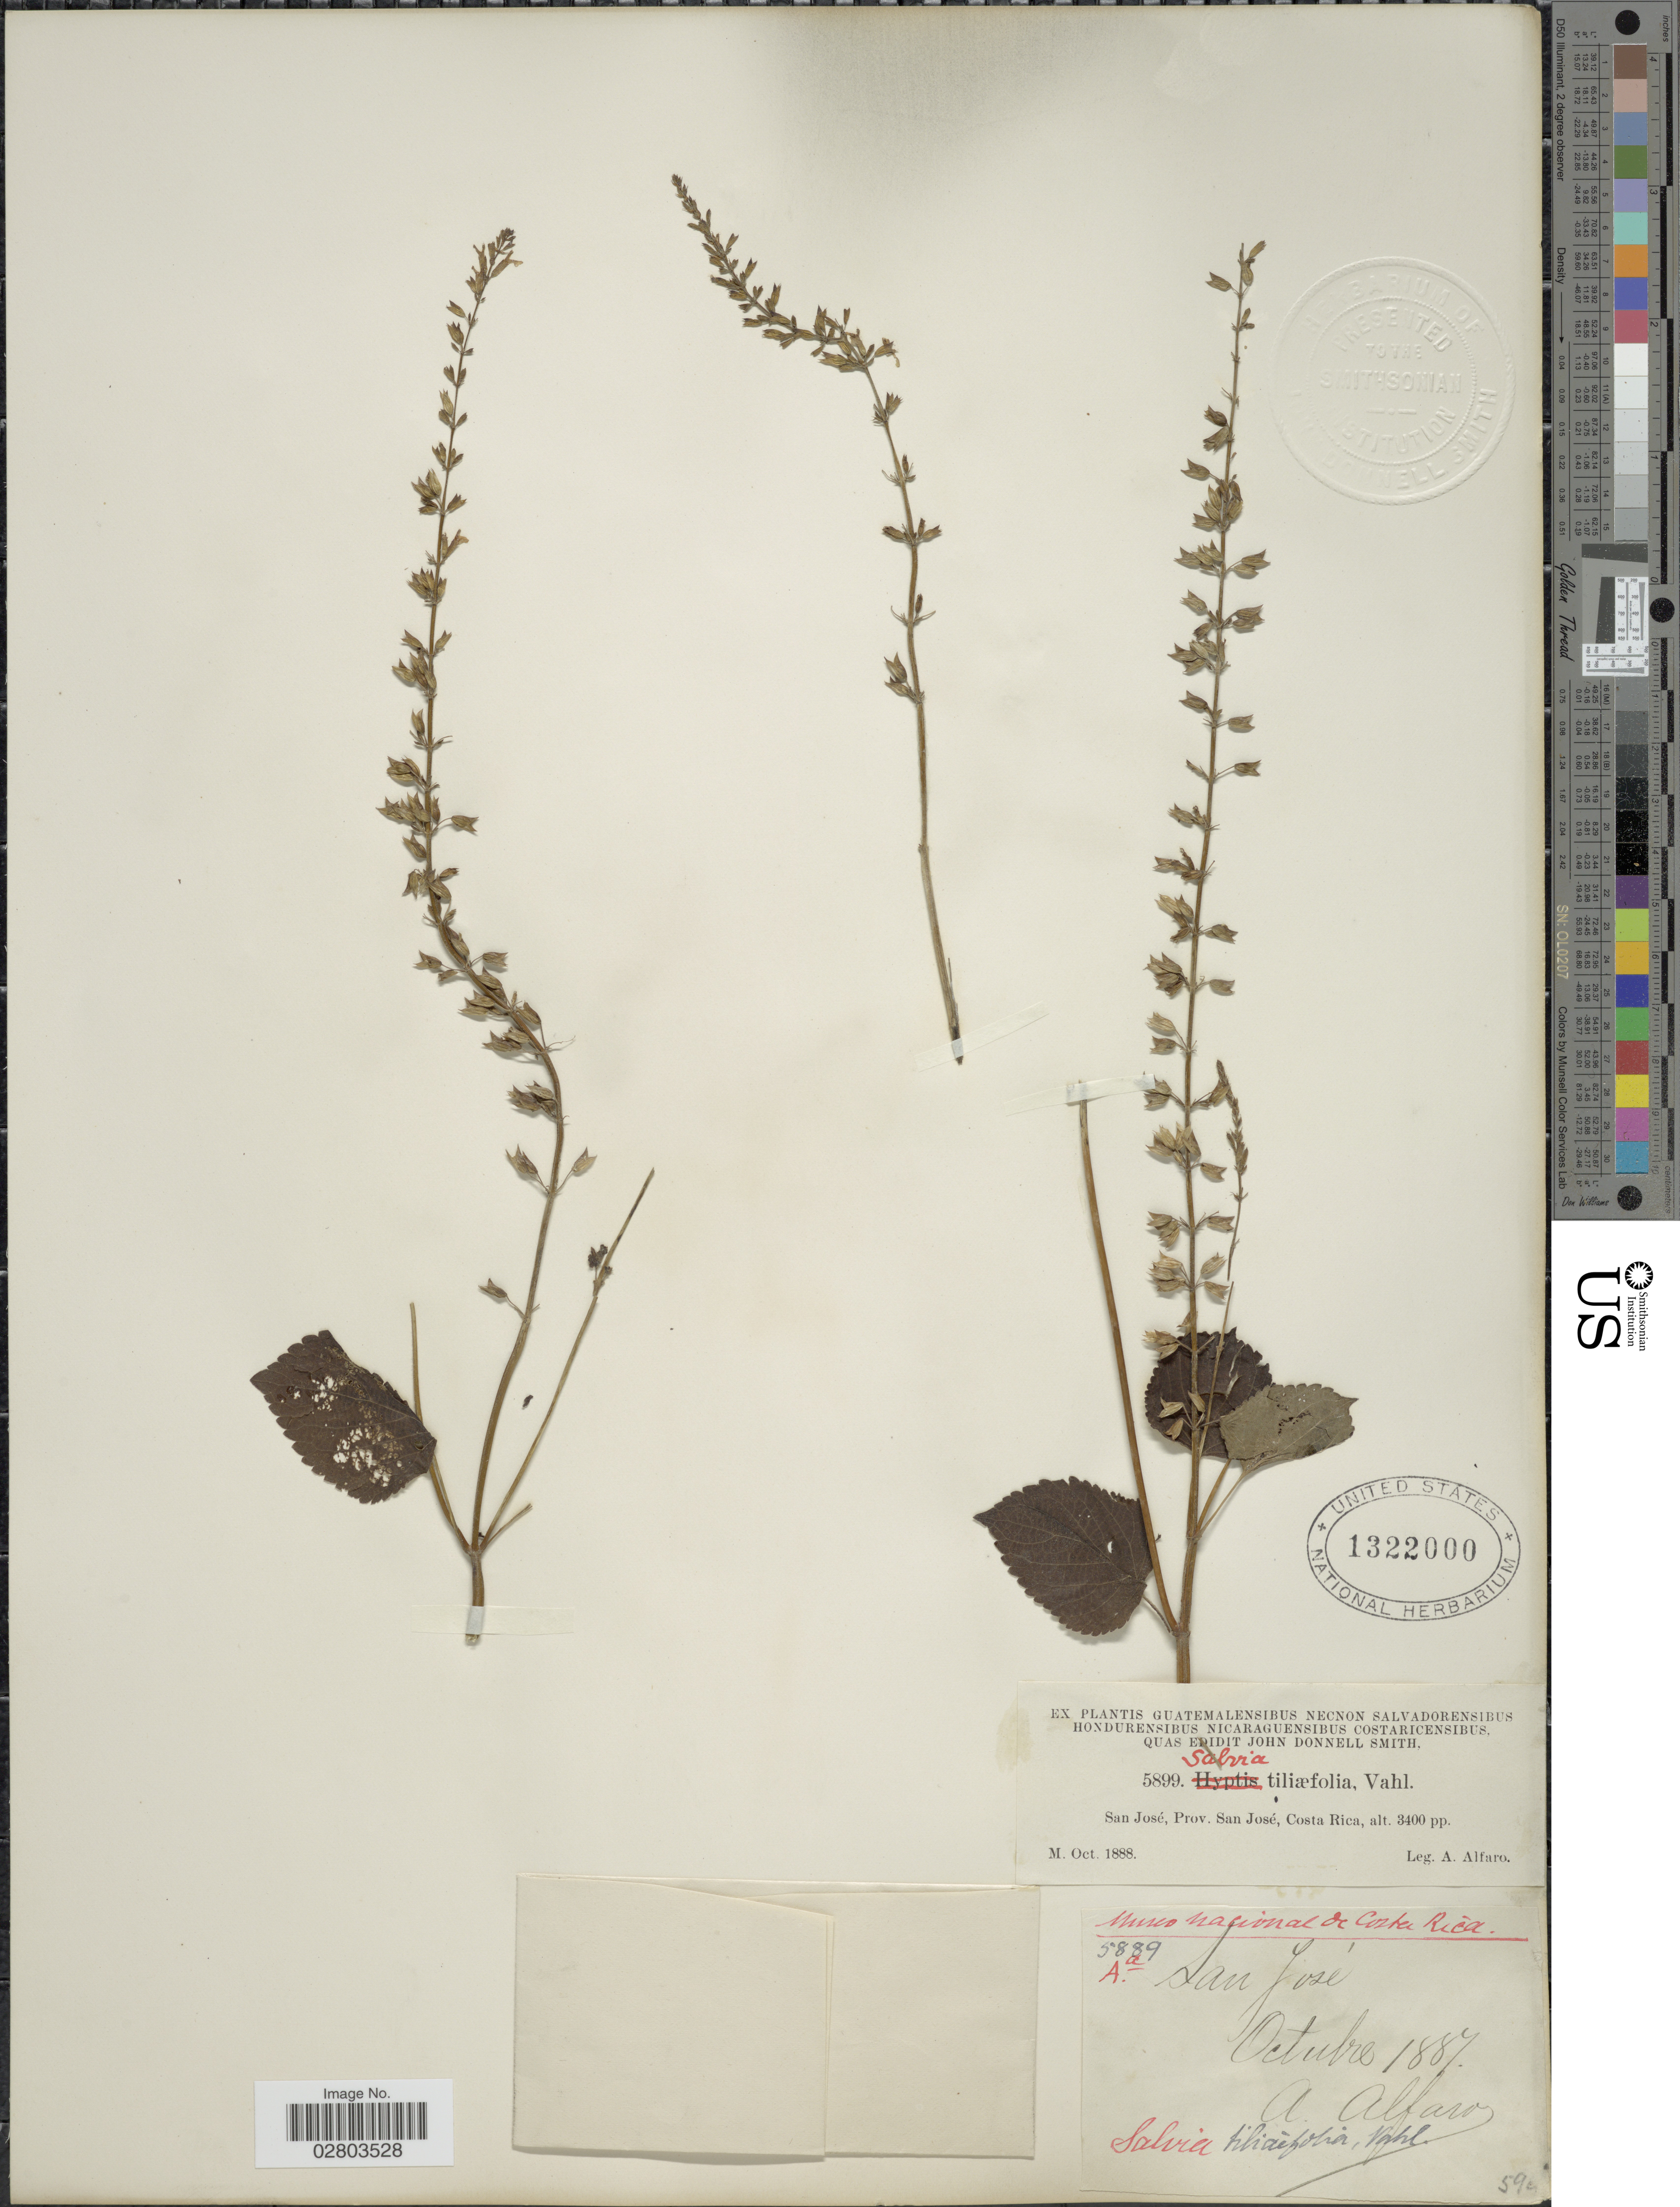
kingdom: Plantae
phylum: Tracheophyta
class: Magnoliopsida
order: Lamiales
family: Lamiaceae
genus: Salvia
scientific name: Salvia tiliifolia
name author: Vahl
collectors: A. Alfaro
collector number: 5899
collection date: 1888-10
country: Costa Rica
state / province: San José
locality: San José.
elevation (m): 1036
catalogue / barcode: US 1322000